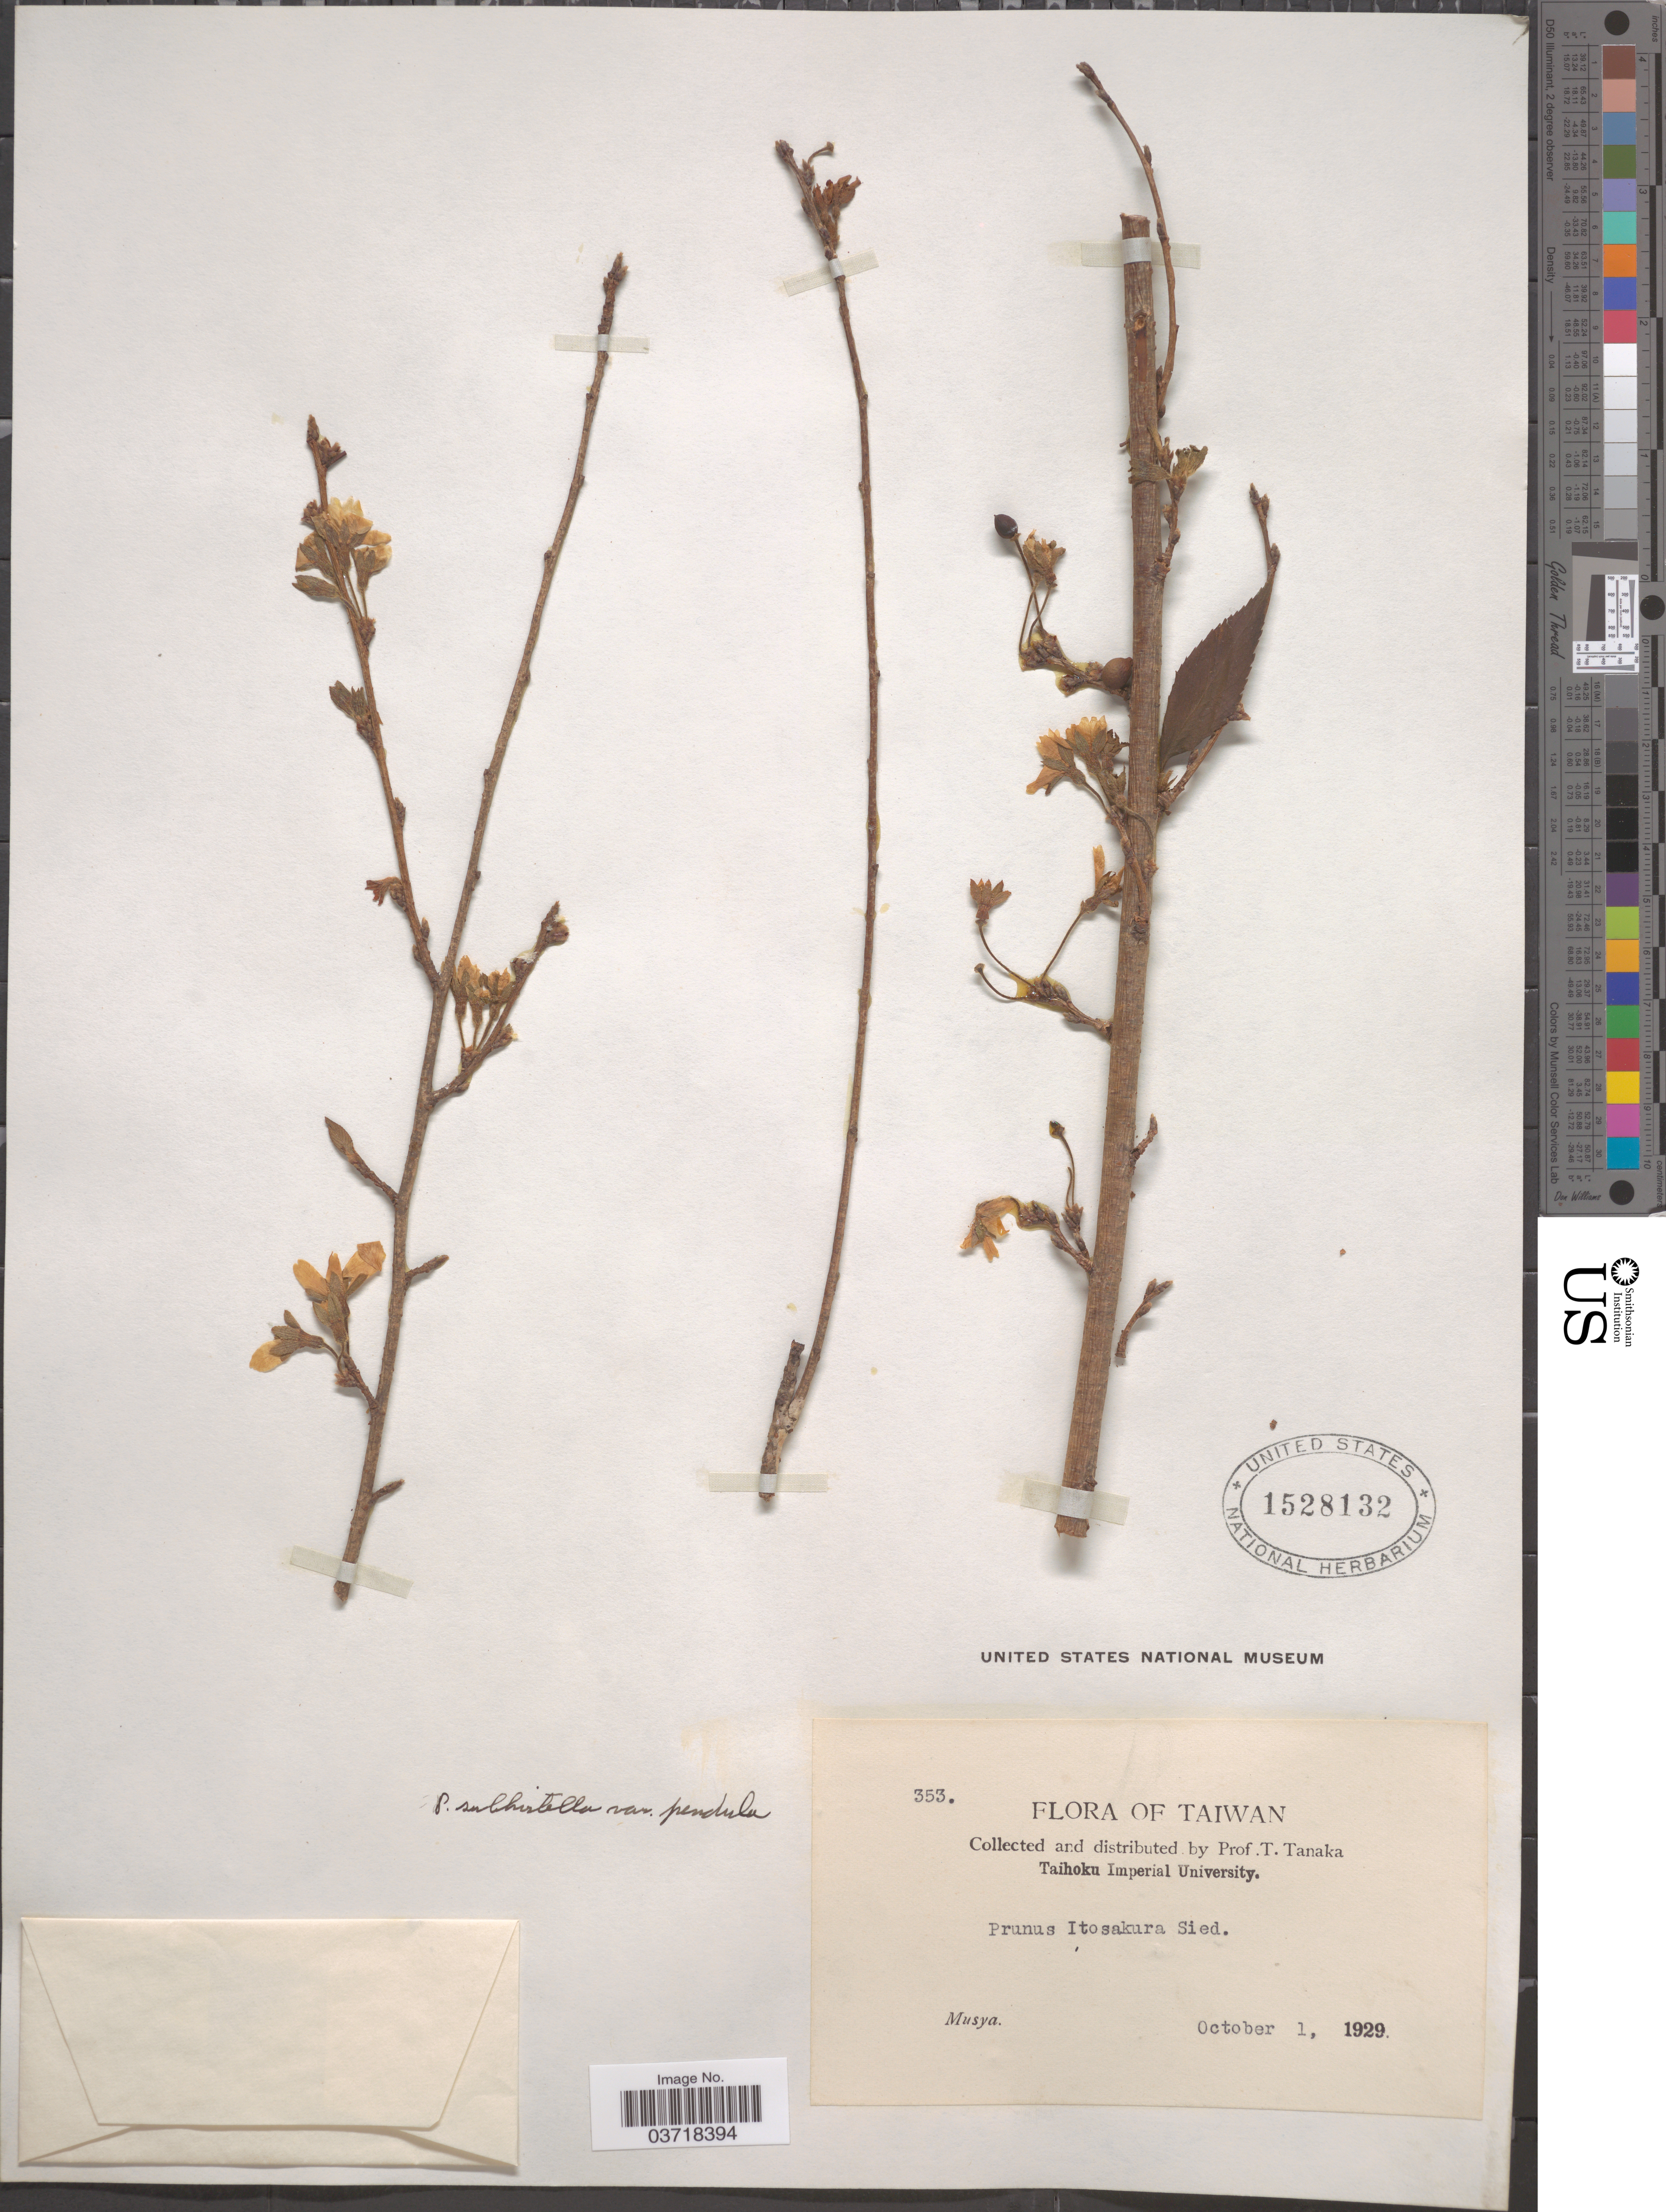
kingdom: Plantae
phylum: Tracheophyta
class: Magnoliopsida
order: Rosales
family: Rosaceae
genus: Prunus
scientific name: Prunus subhirtella var. pendula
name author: Tanaka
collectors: T. Tanaka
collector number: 353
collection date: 1929-10-01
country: Taiwan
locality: Musya.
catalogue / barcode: US 1528132